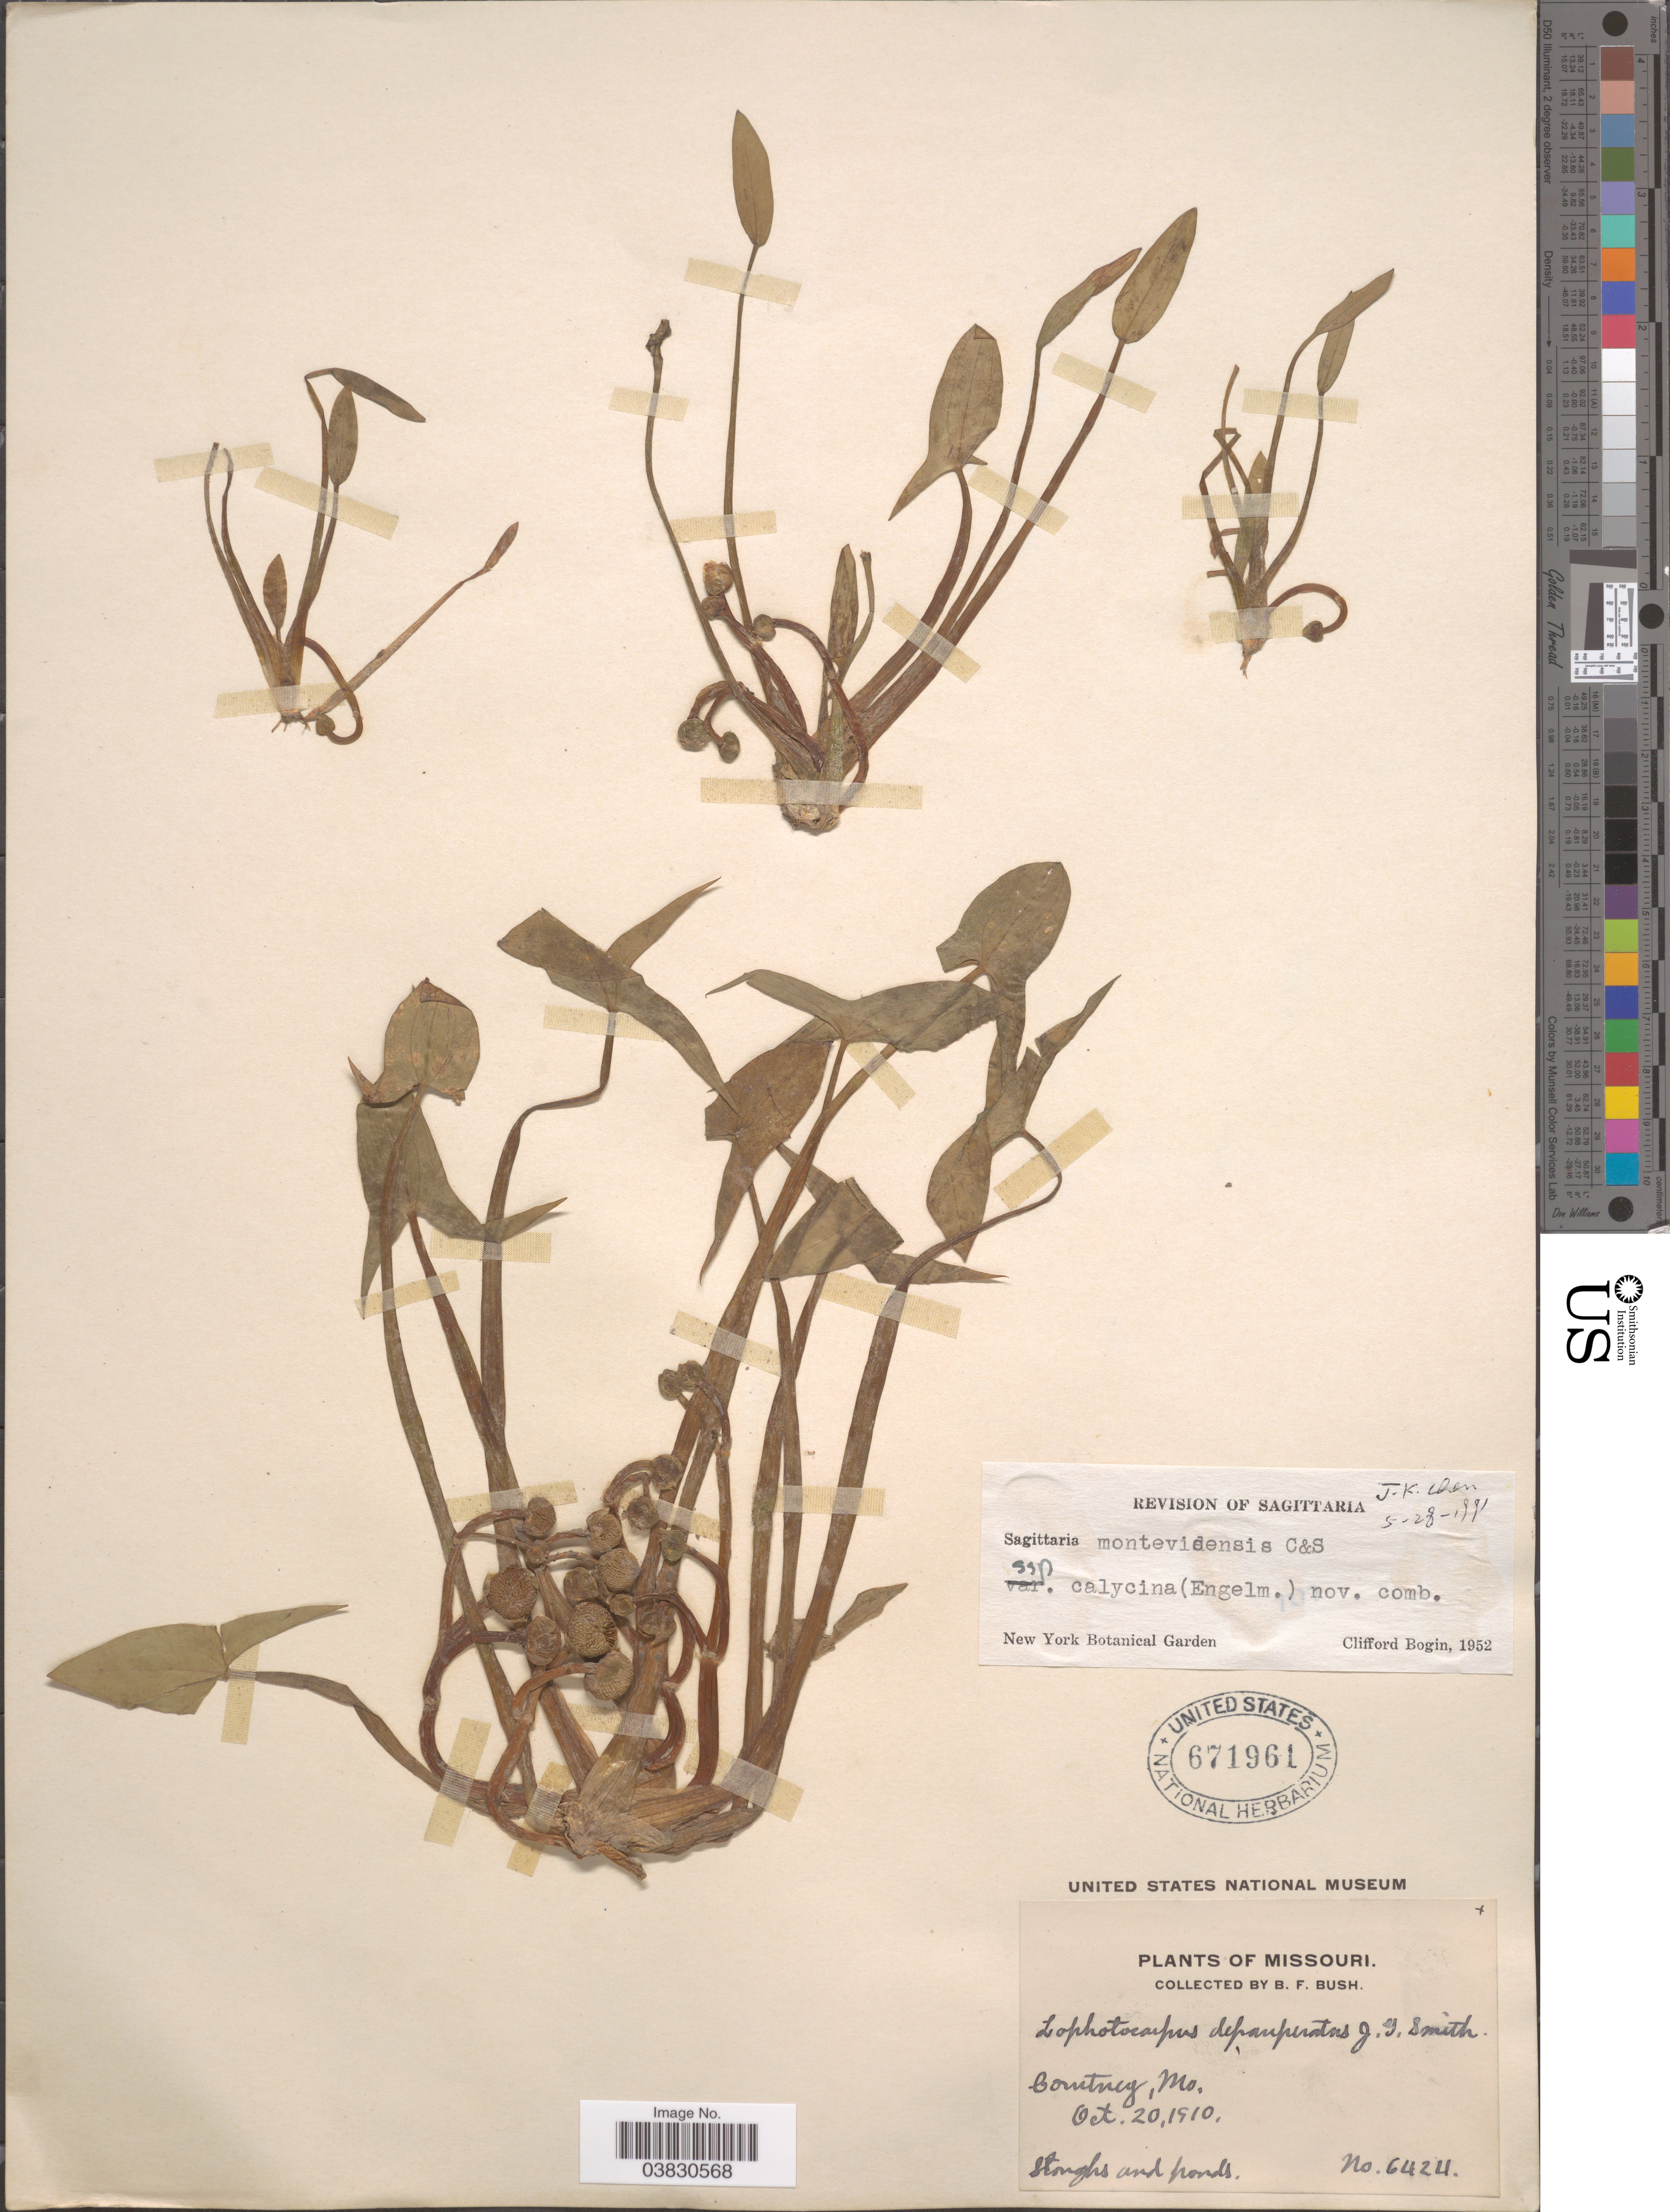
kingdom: Plantae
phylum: Tracheophyta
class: Liliopsida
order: Alismatales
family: Alismataceae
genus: Sagittaria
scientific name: Sagittaria montevidensis subsp. calycina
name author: Cham. & Schltdl.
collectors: B. F. Bush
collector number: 6424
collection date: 1910-10-20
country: United States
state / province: Missouri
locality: Courtney.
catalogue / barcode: US 671961